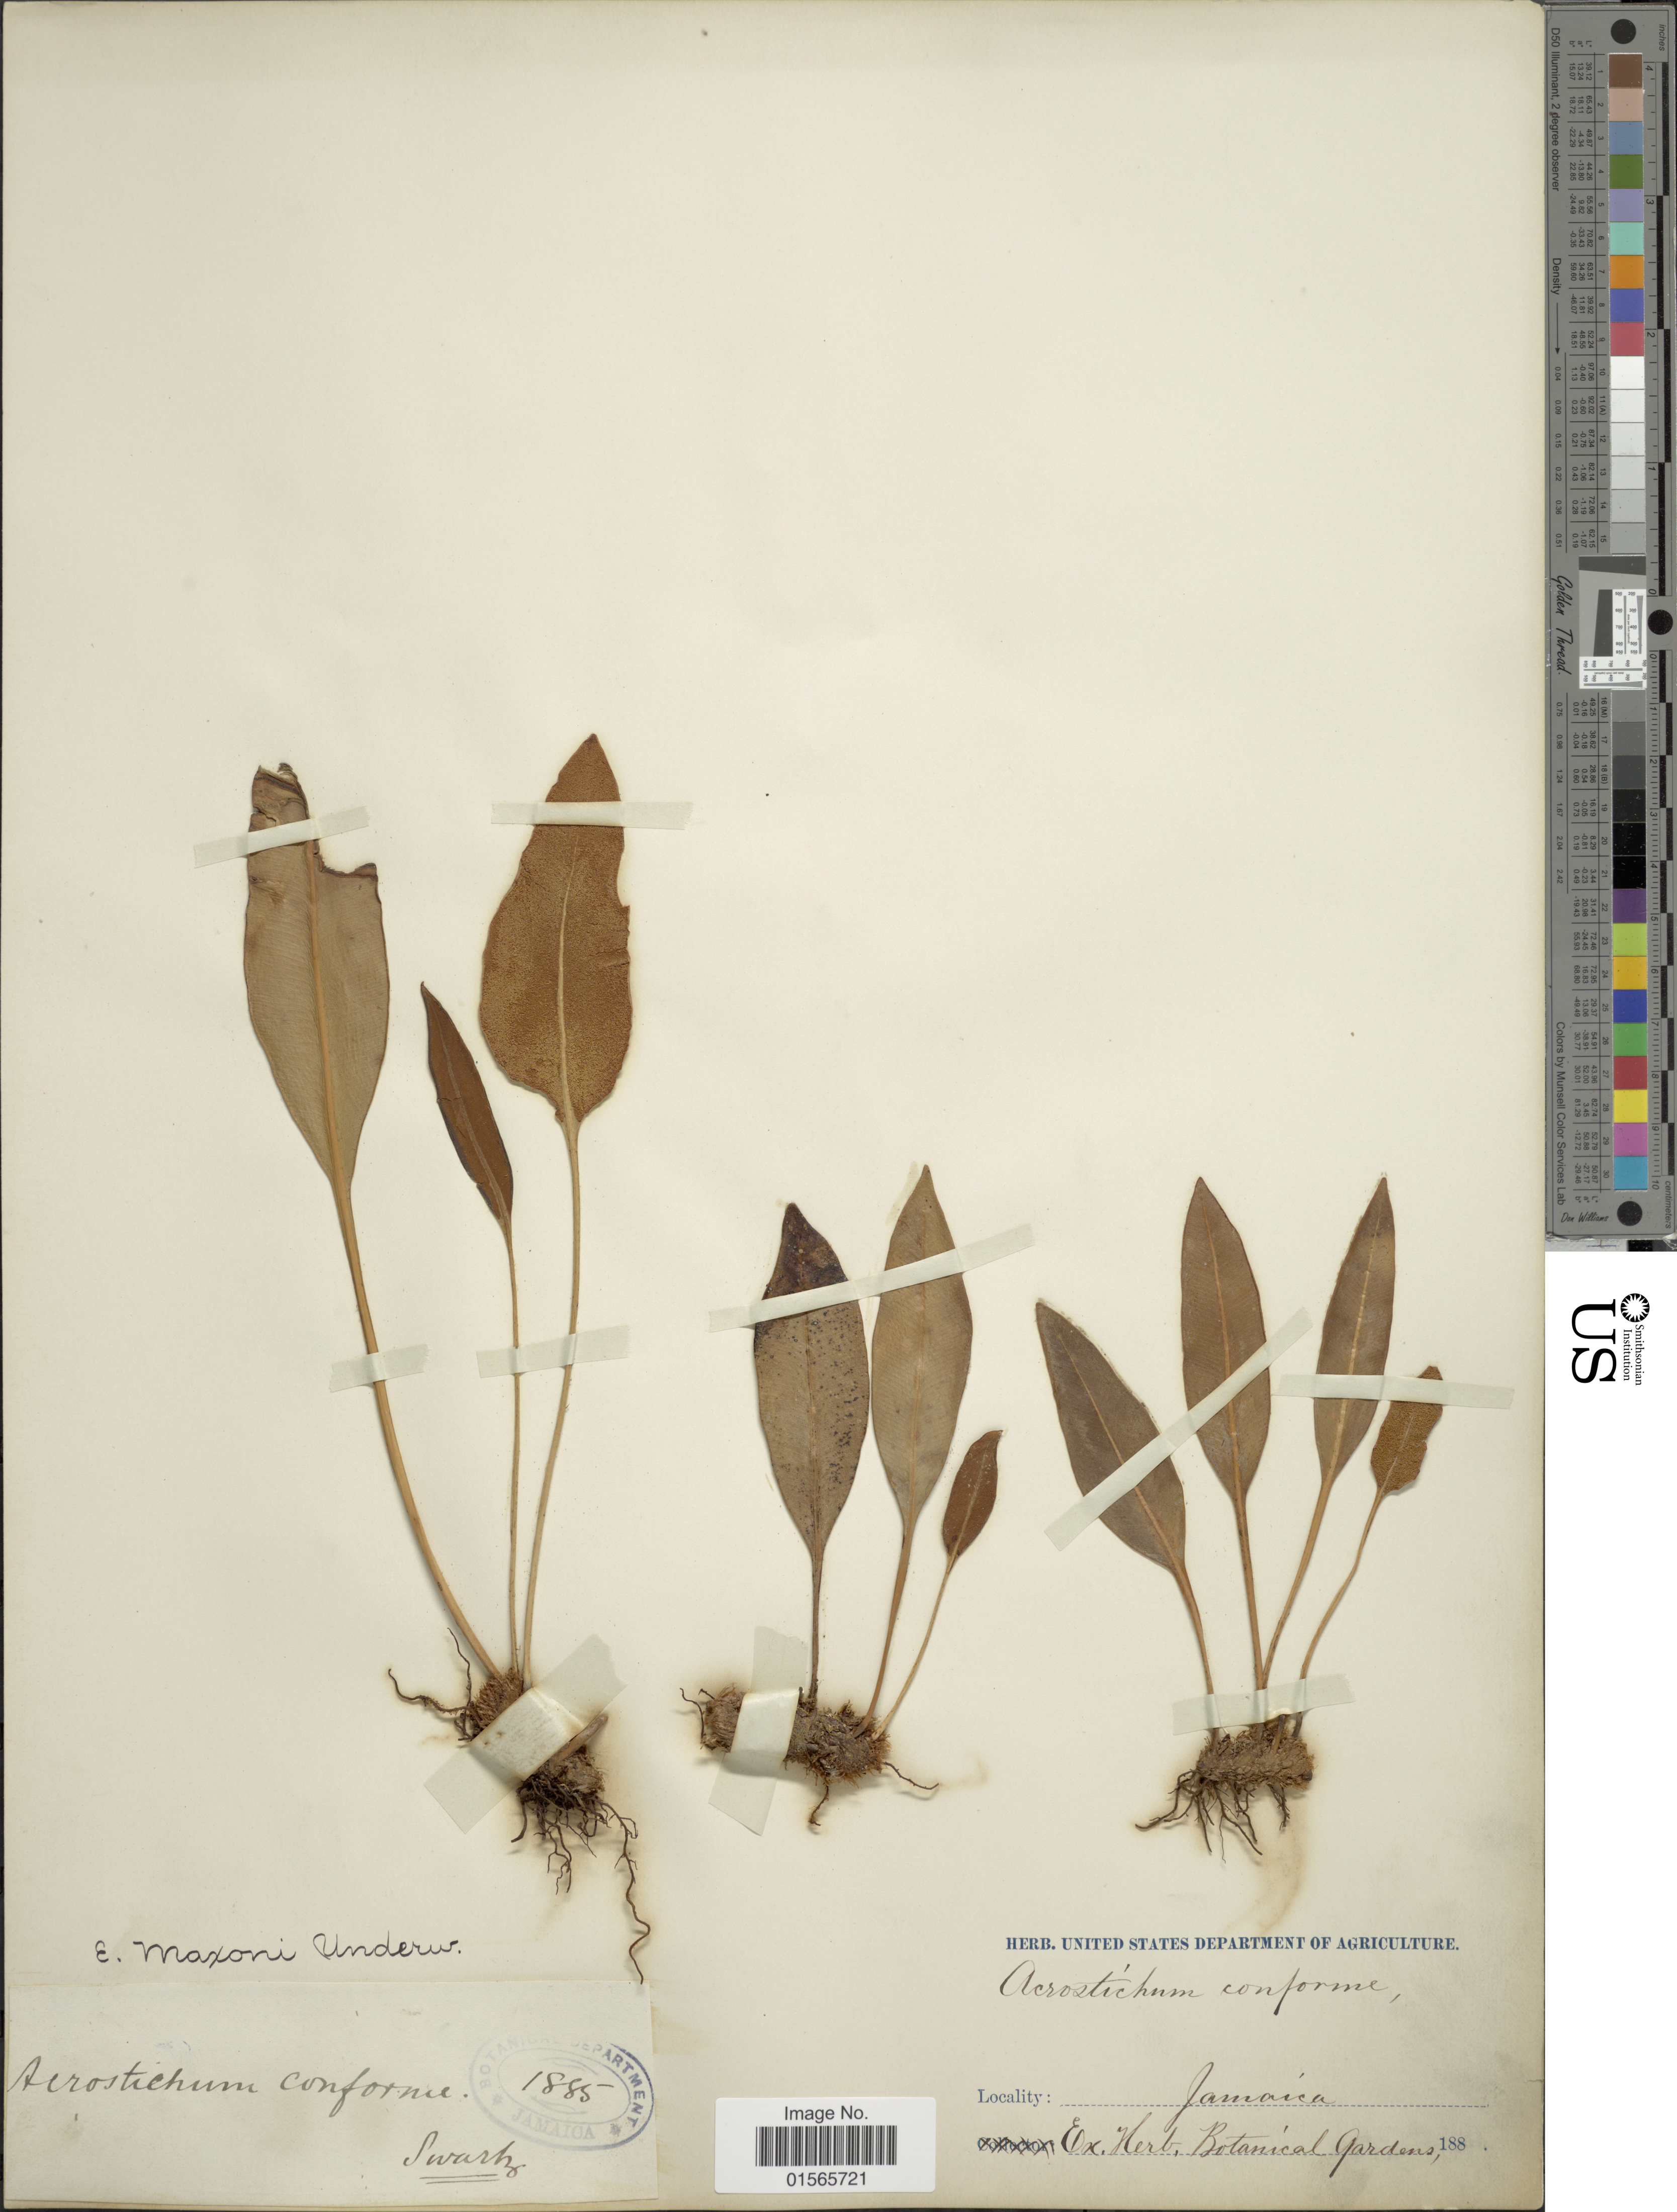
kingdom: Plantae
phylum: Tracheophyta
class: Polypodiopsida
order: Polypodiales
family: Dryopteridaceae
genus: Elaphoglossum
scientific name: Elaphoglossum maxonii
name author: Underw. ex C.V. Morton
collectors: -- Swartz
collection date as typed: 188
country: Jamaica